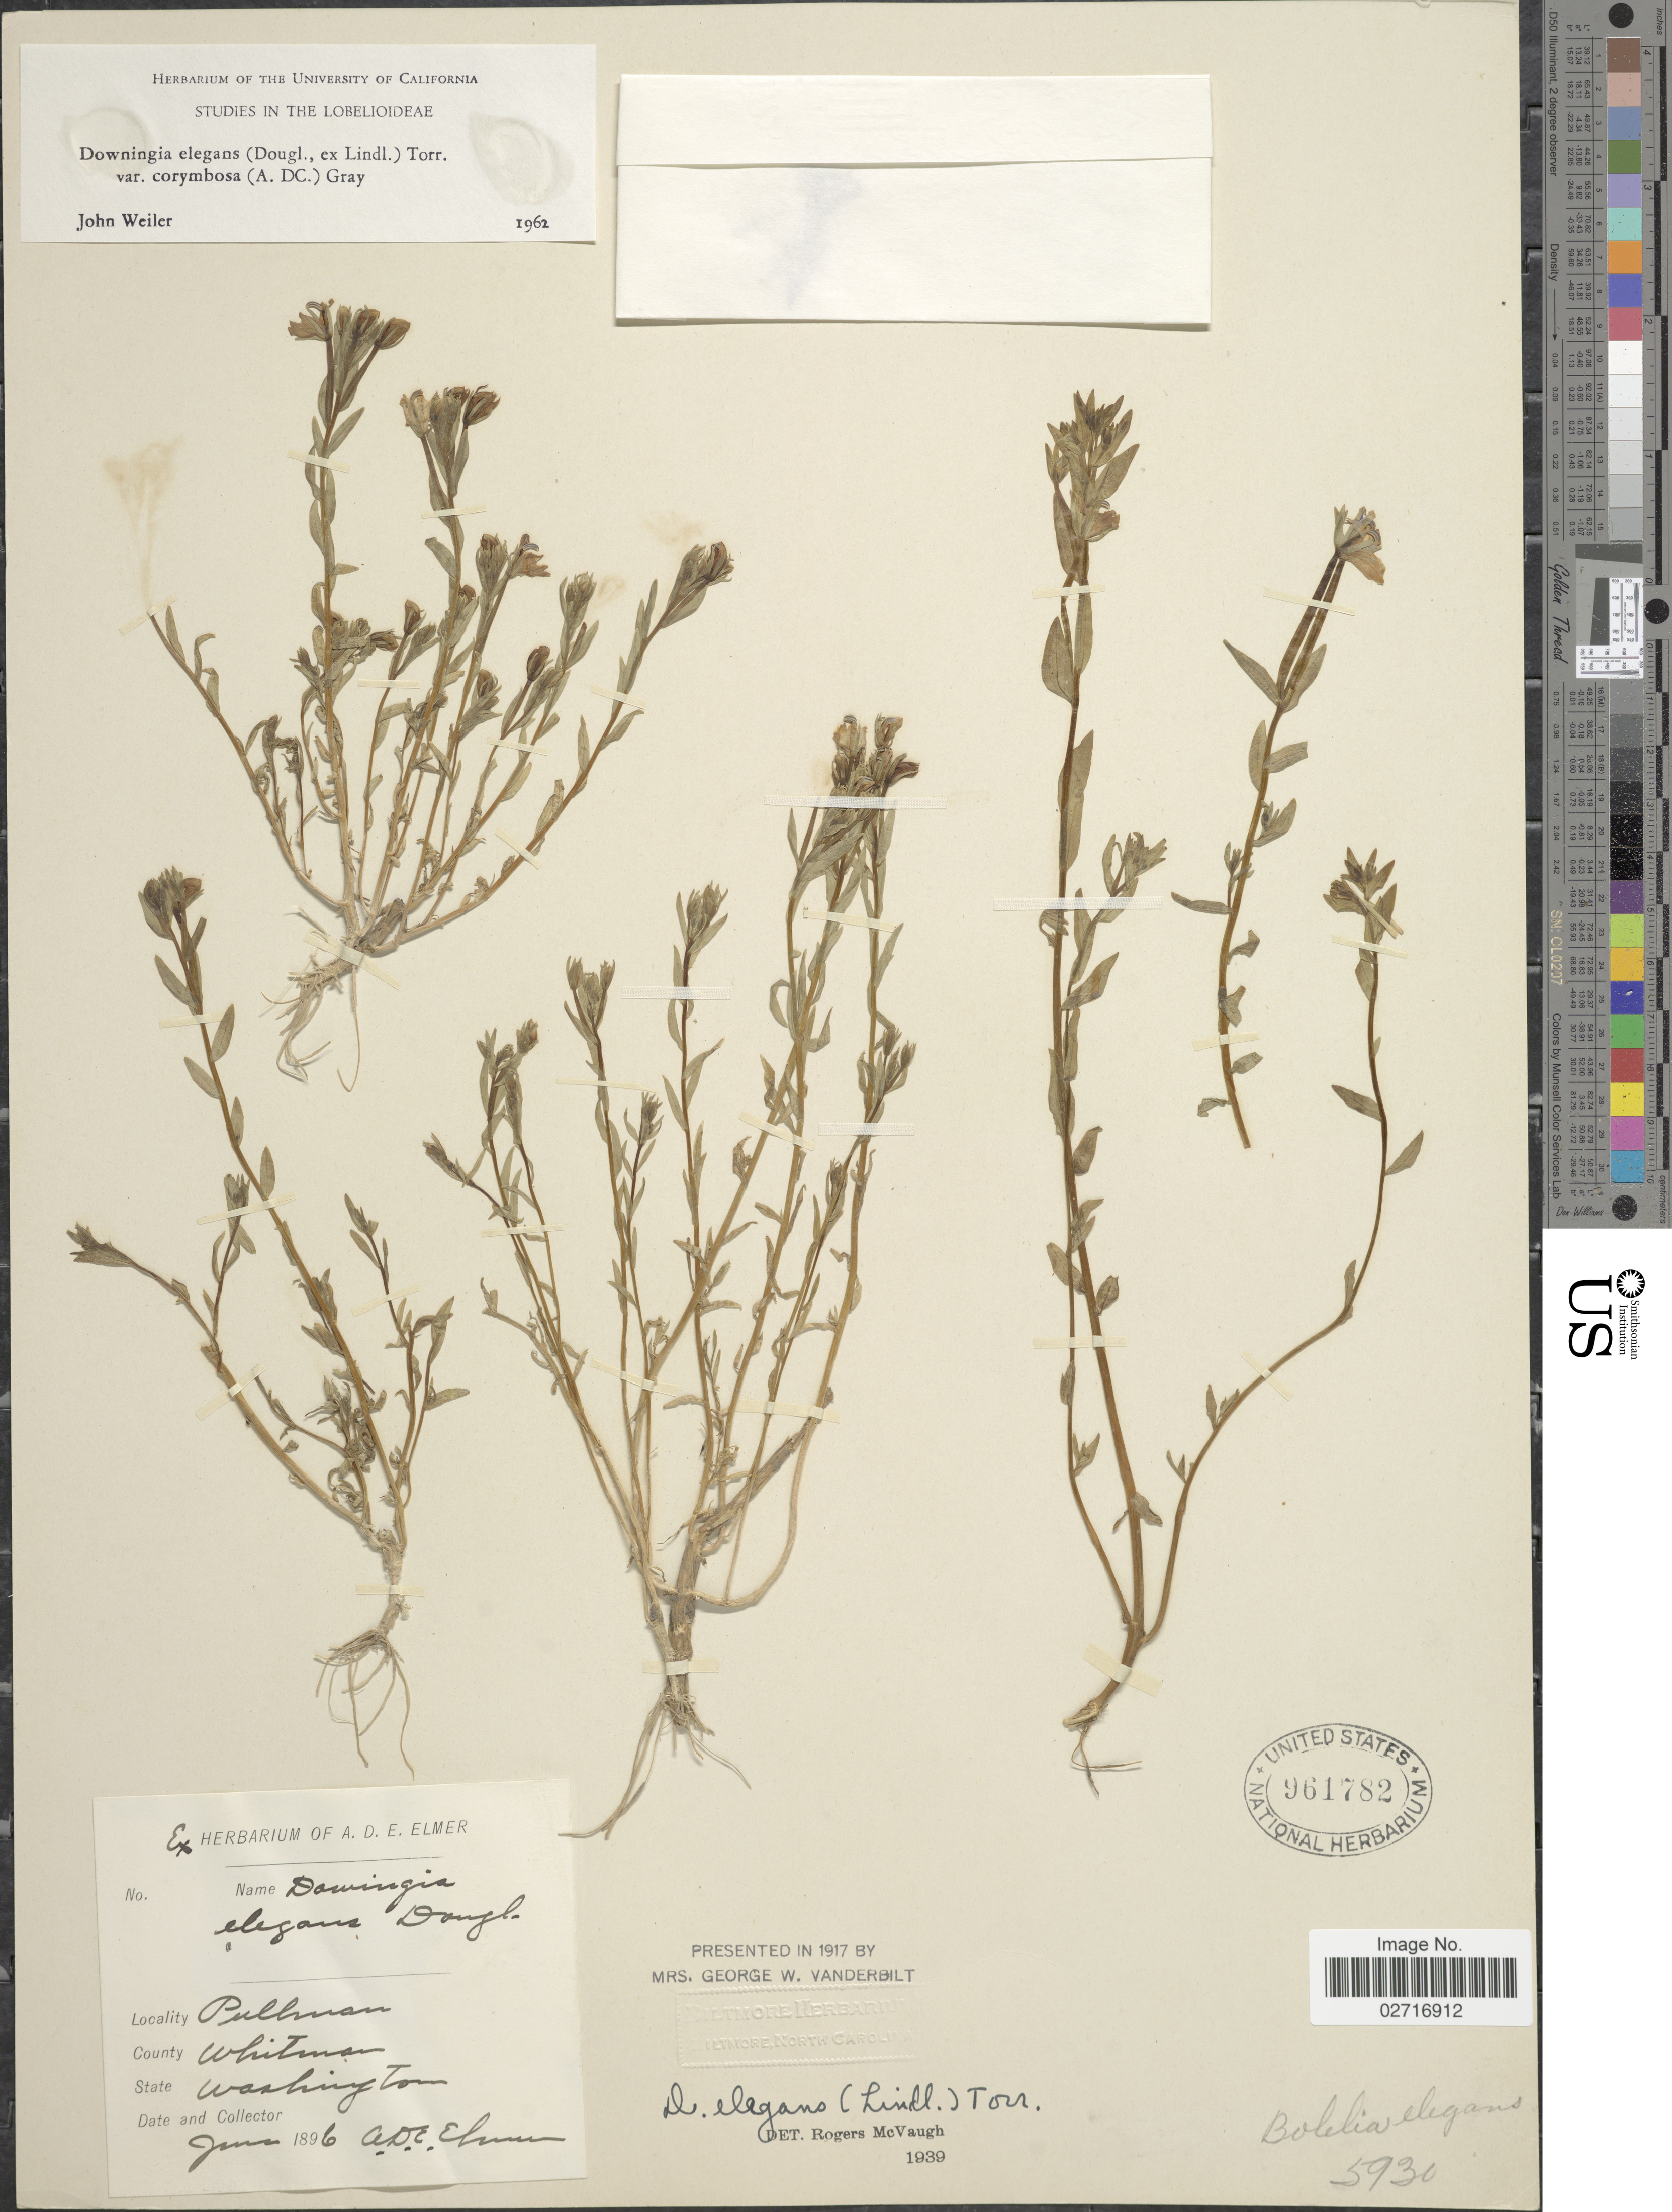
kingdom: Plantae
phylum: Tracheophyta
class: Magnoliopsida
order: Asterales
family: Campanulaceae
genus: Downingia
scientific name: Downingia elegans var. corymbosa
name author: (A. DC.) A. Gray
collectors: A. D. E. Elmer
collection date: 1896-06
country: United States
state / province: Washington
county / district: Whitman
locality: Pullman, County Whitman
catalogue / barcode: US 961782